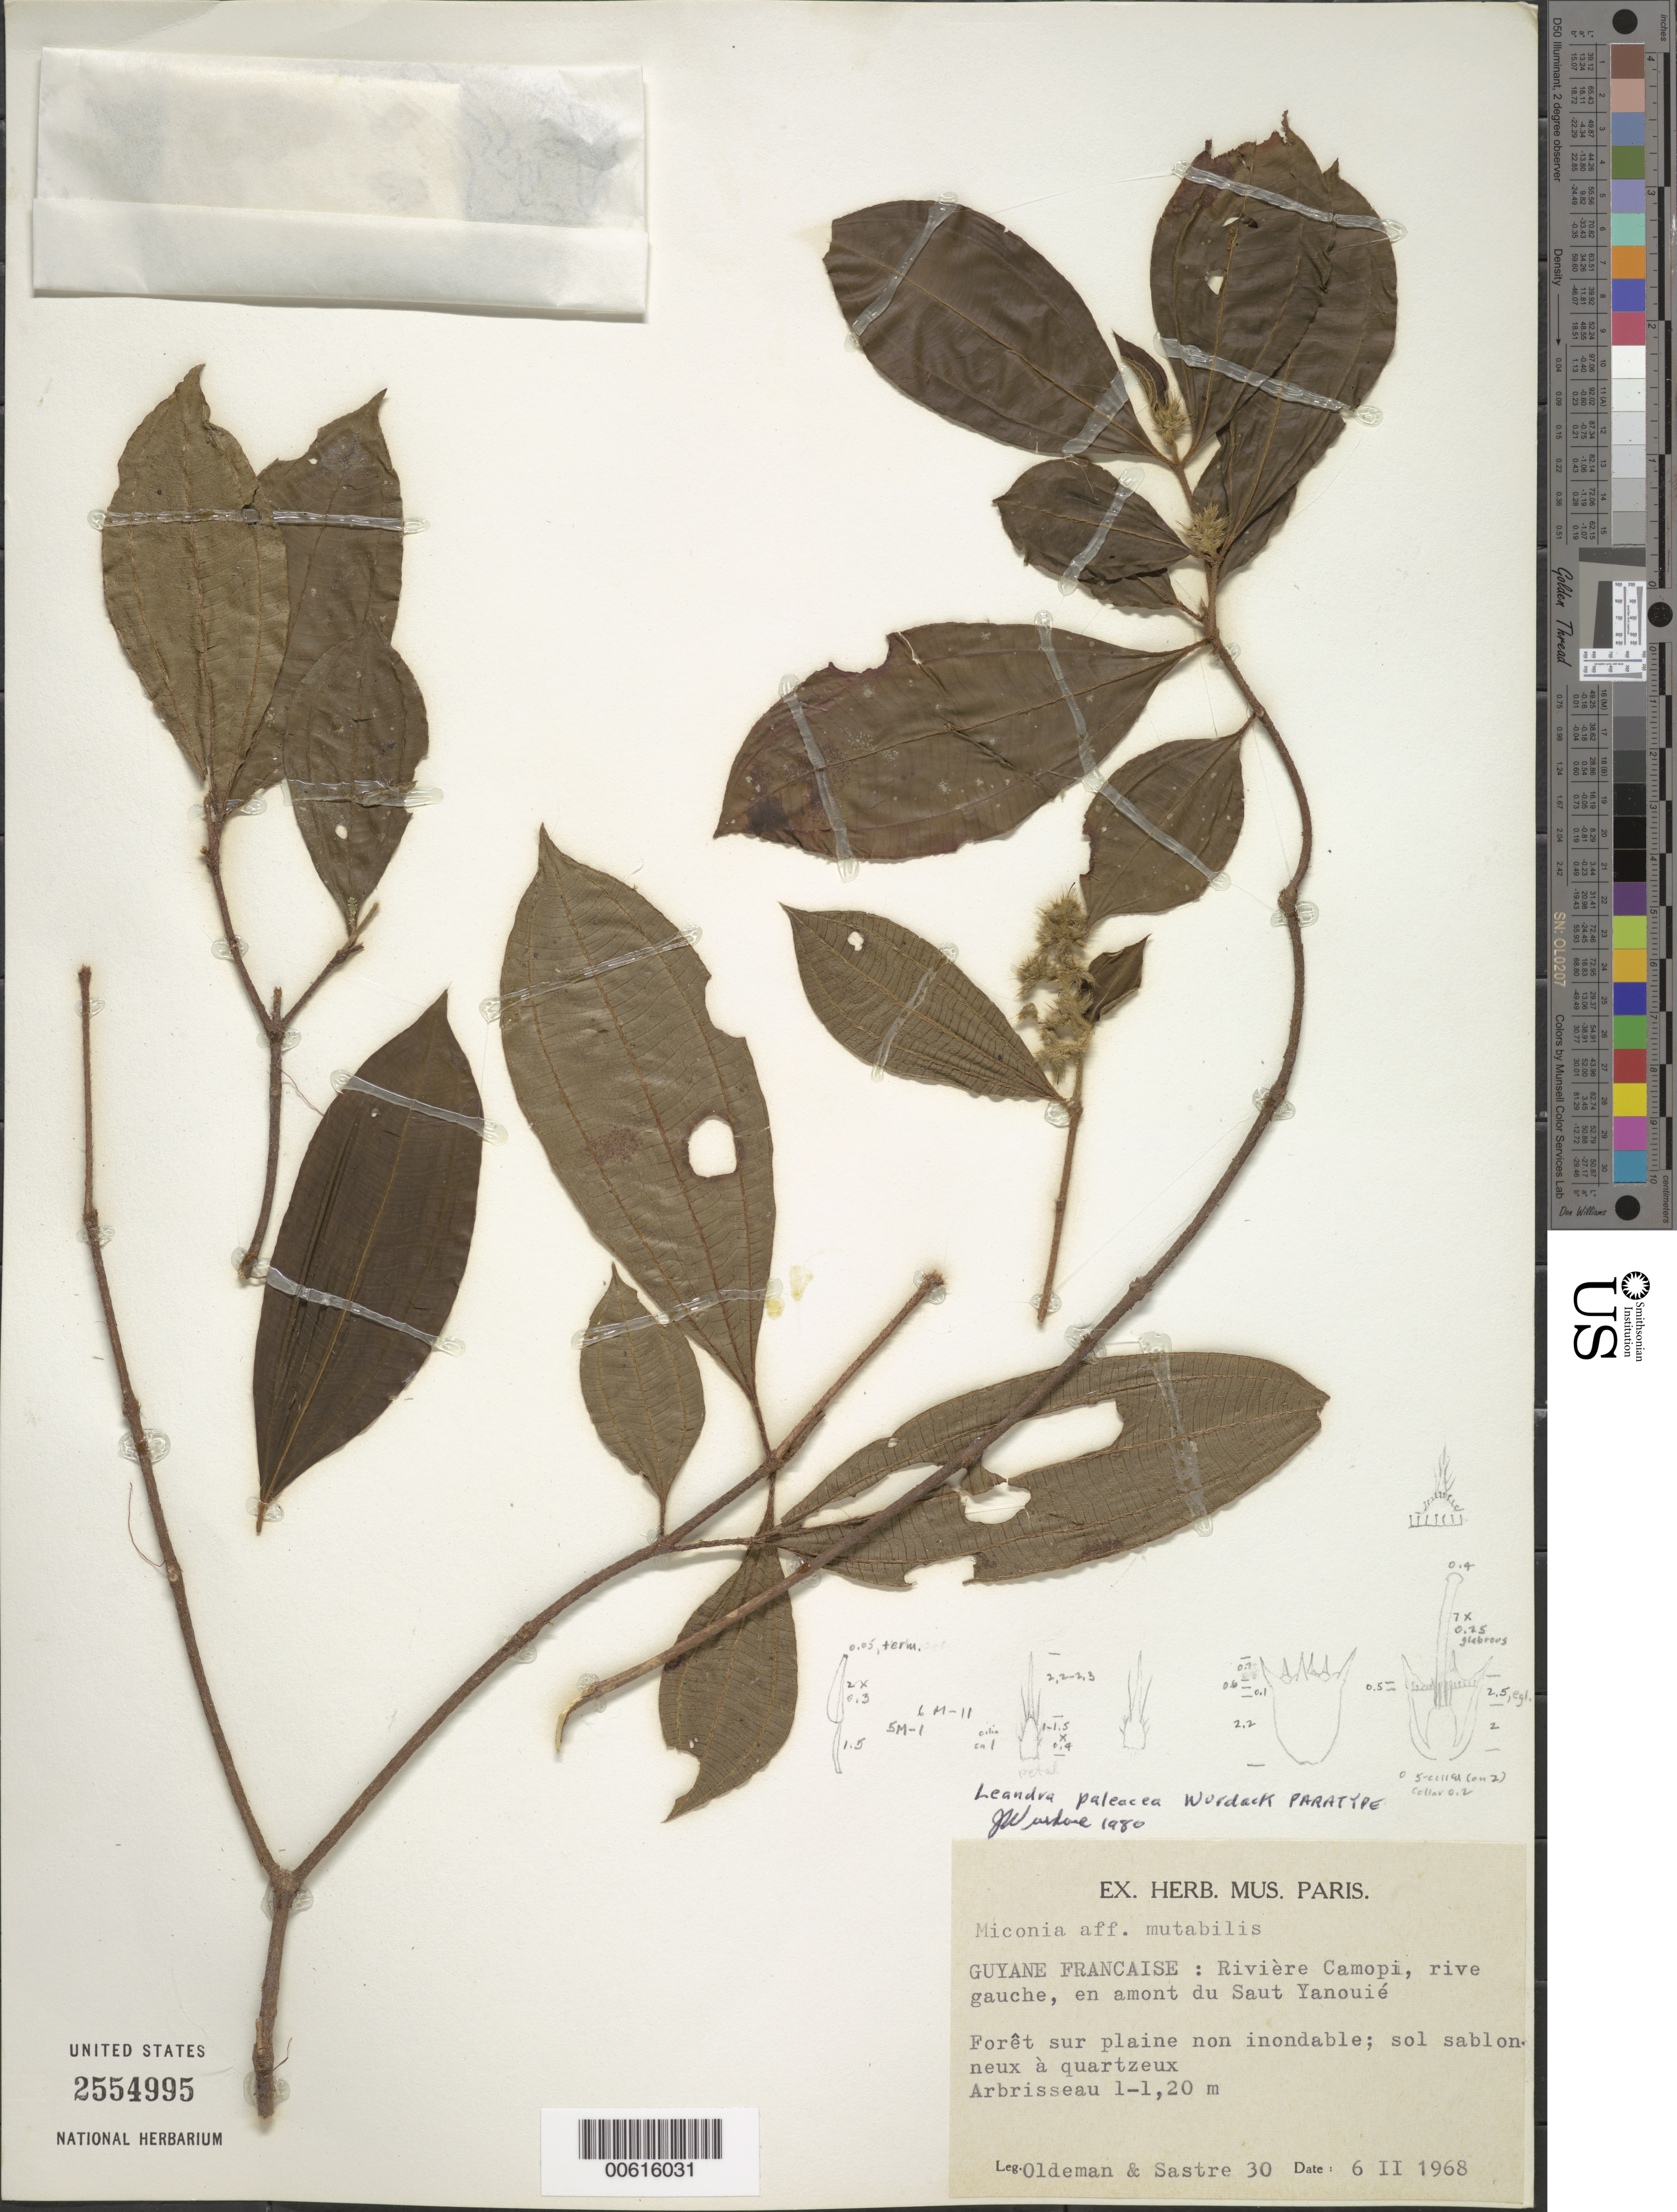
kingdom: Plantae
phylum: Tracheophyta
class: Magnoliopsida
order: Myrtales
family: Melastomataceae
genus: Leandra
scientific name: Leandra paleacea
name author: Wurdack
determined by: Wurdack, John J., (US), US (UNITED STATES)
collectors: R. Oldeman & C. H. L. Sastre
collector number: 30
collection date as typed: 6-Feb-68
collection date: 1968-02-06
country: French Guiana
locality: Rivière Camopi, rive gauche, en amont du Saut Yanouié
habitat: Foret sur plaine non inondable; sol sablonneux a quartzeux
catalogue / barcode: US 2554995